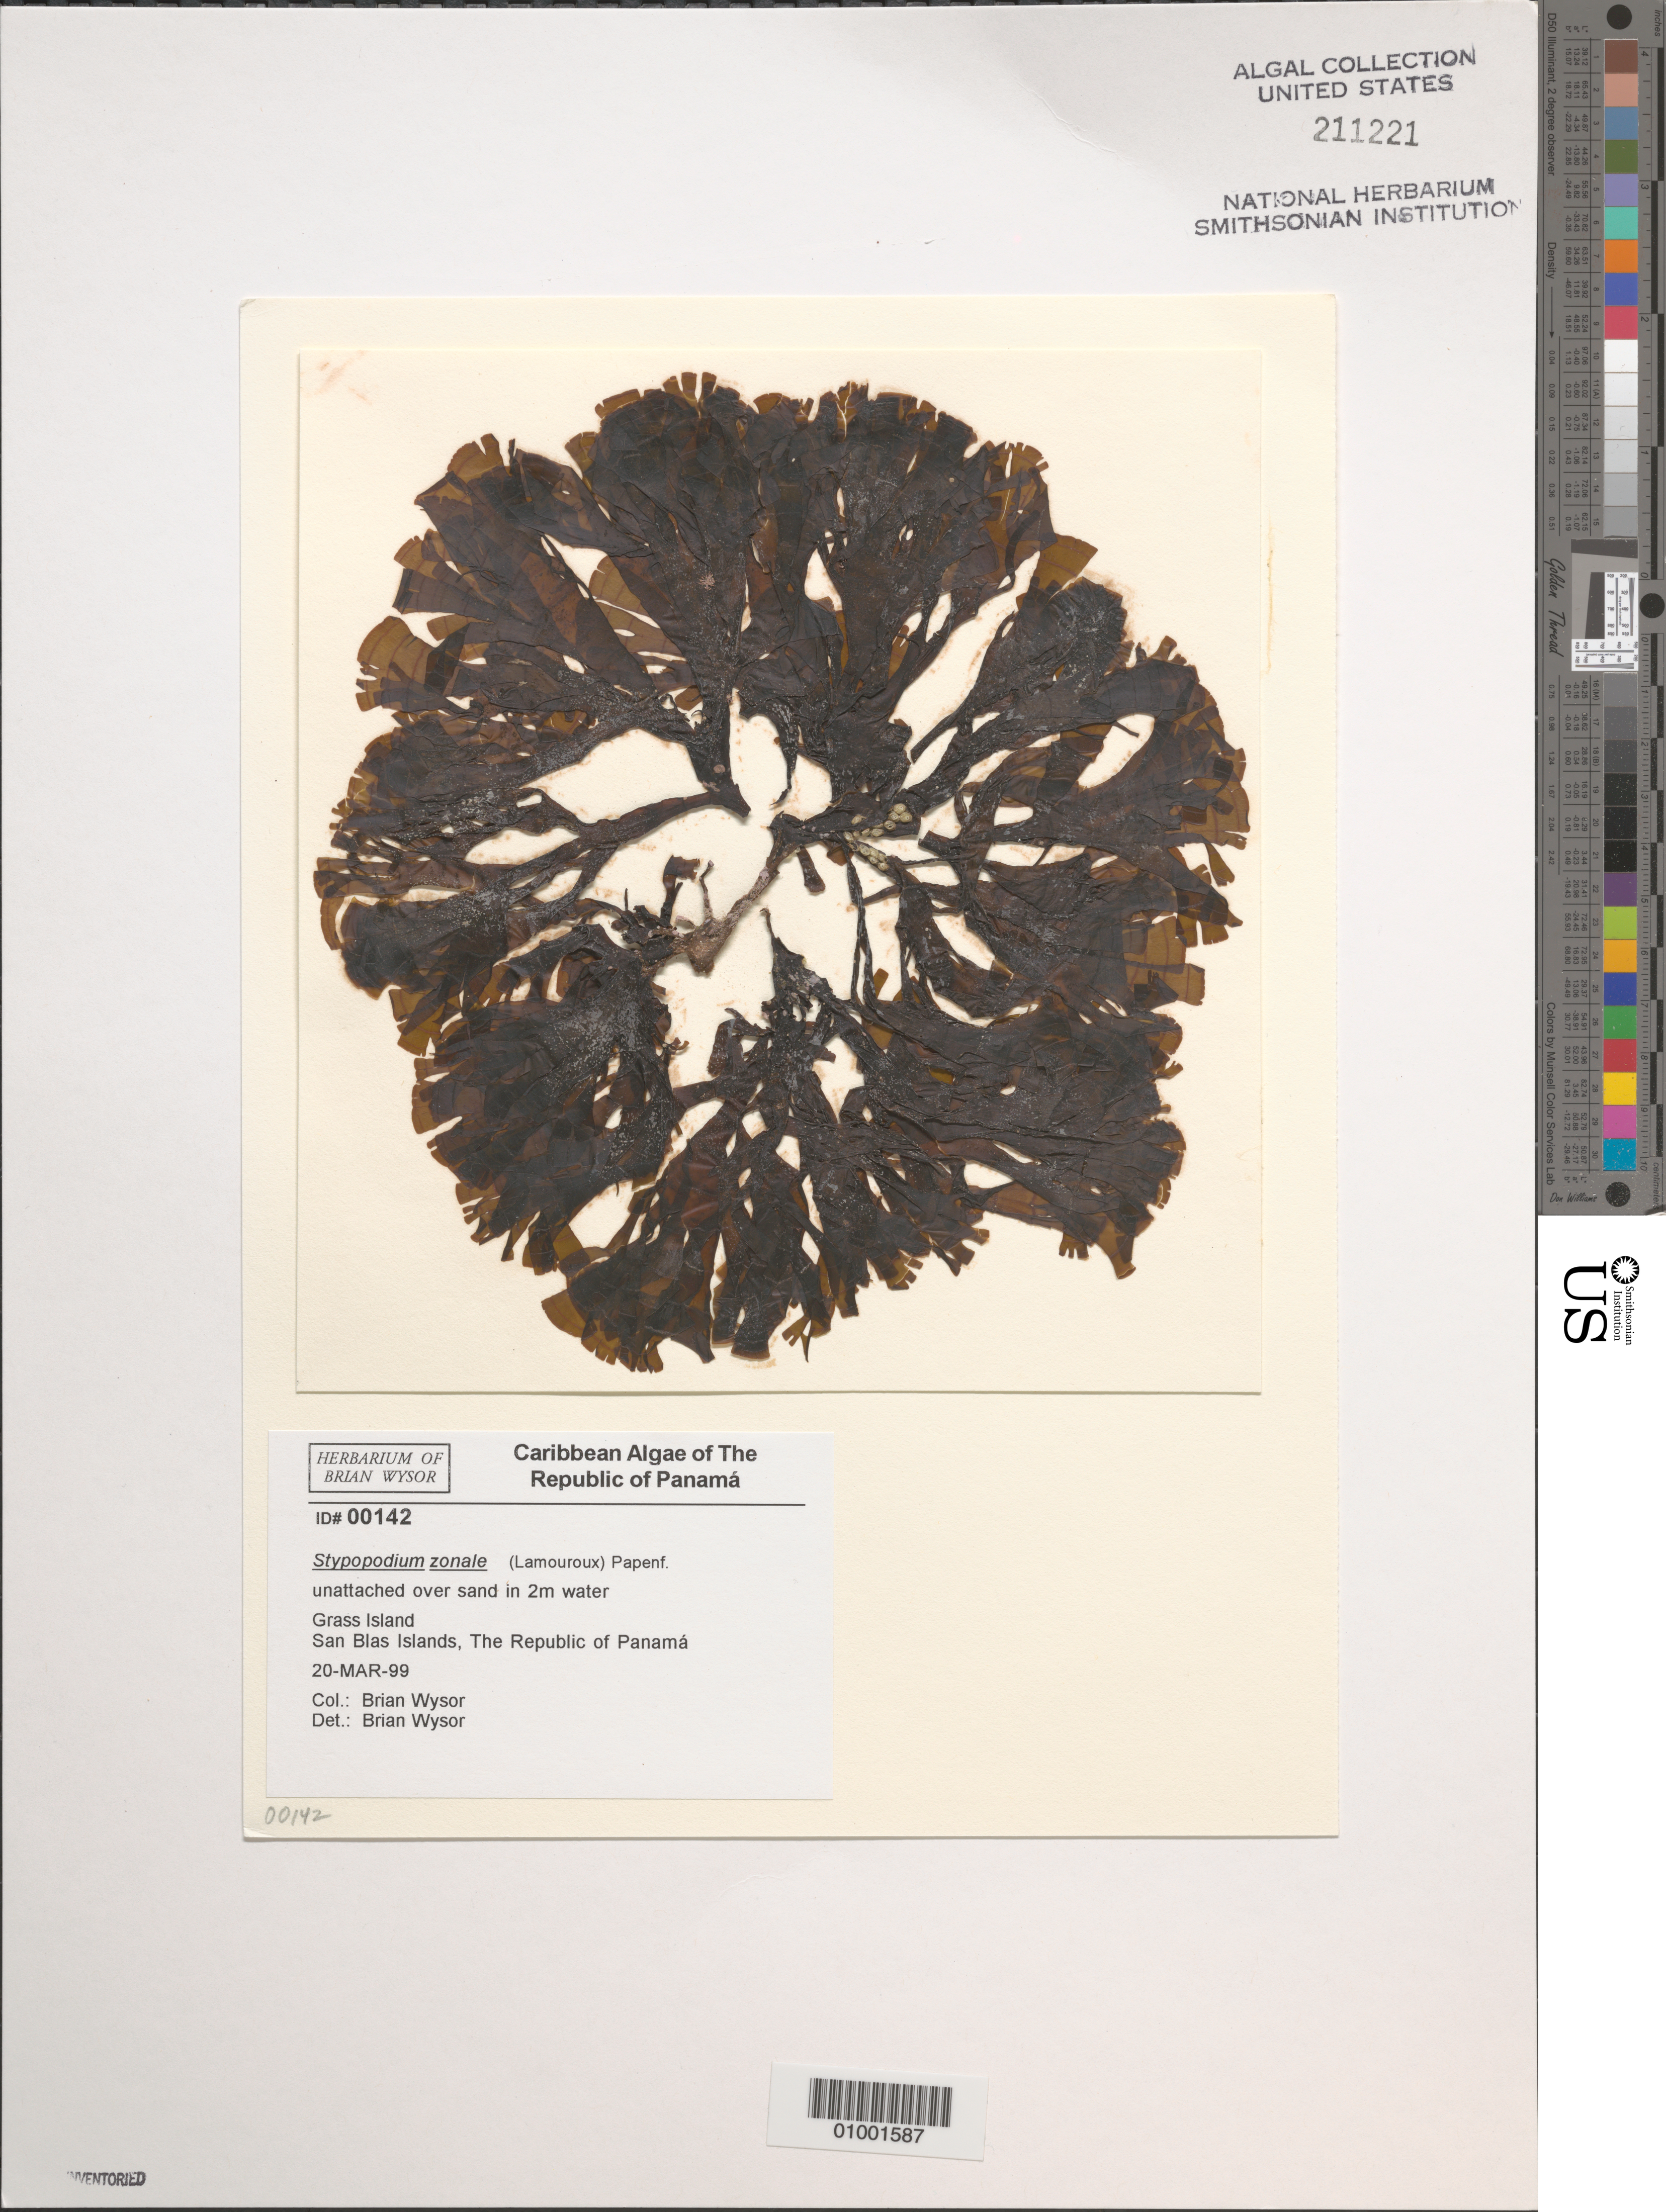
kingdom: Chromista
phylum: Ochrophyta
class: Phaeophyceae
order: Dictyotales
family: Dictyotaceae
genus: Stypopodium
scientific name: Stypopodium zonale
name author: (J.V.Lamouroux) Papenf.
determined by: Wysor, B.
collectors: B. Wysor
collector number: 00142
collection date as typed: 20 Mar 1999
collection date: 1999-03-20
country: Panama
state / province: Kuna Yala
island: Grass Island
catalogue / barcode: US 211221